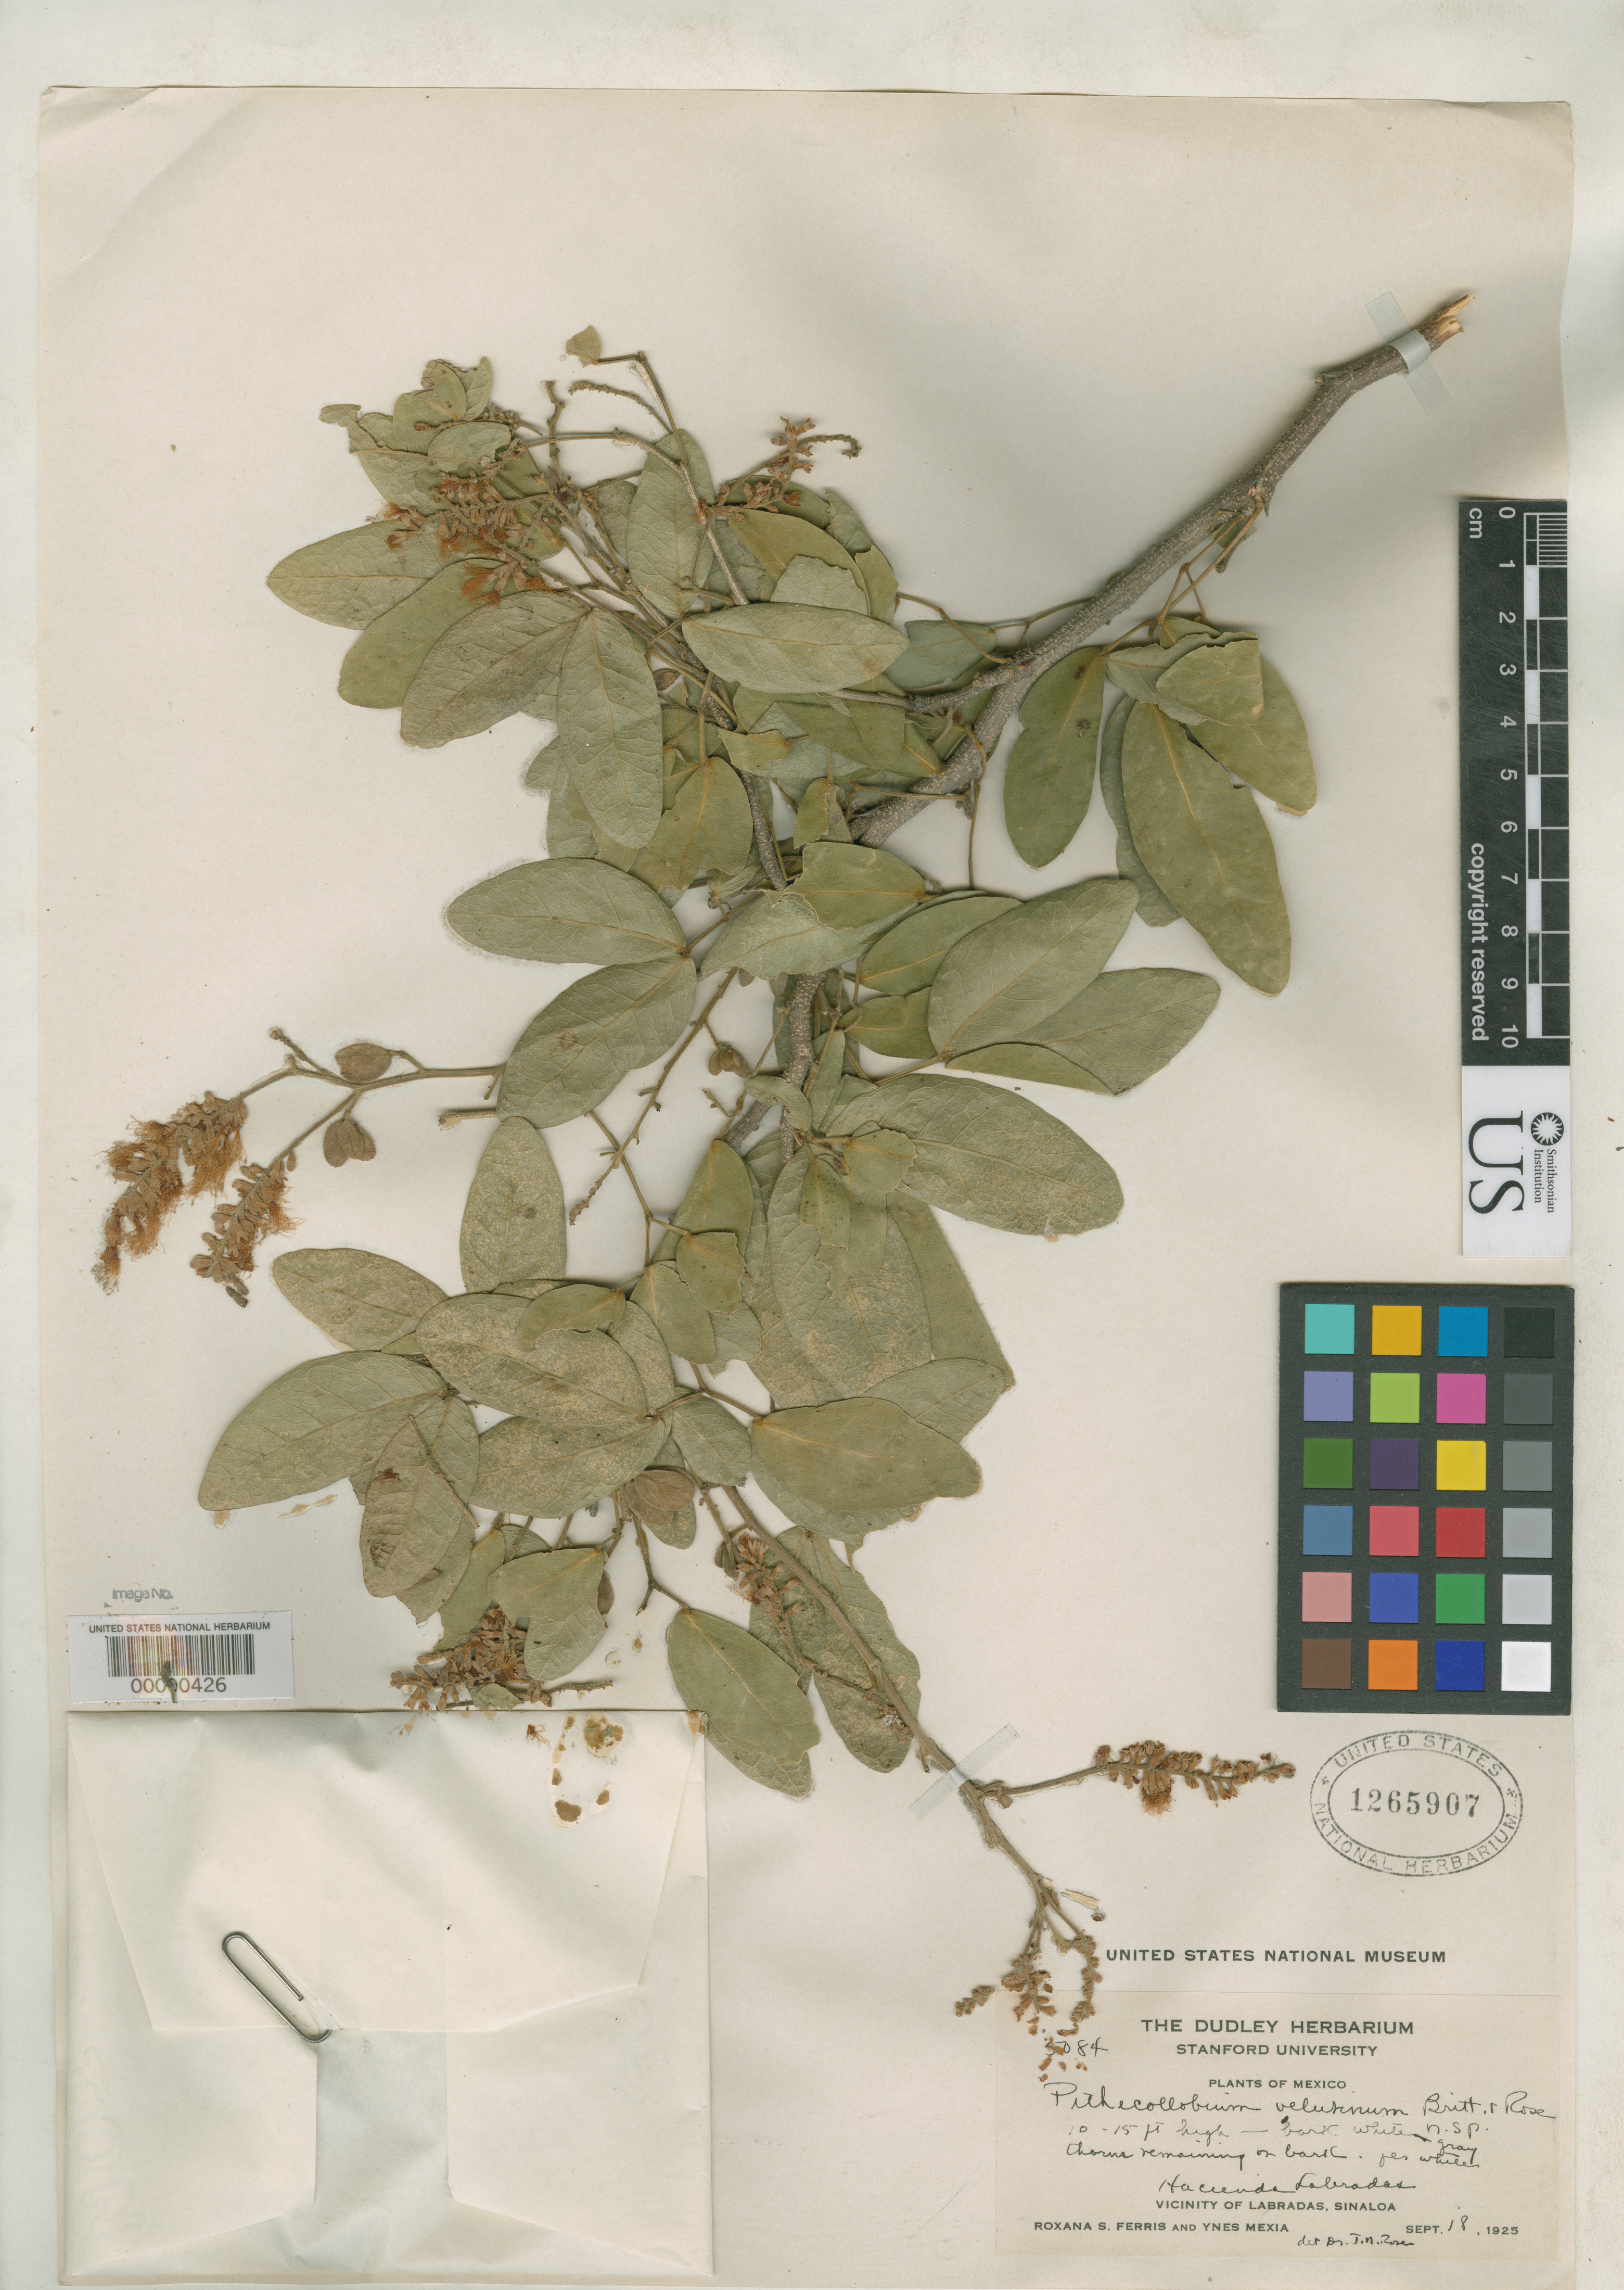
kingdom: Plantae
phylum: Tracheophyta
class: Magnoliopsida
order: Fabales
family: Fabaceae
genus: Pithecellobium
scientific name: Pithecellobium velutinum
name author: Britton & Rose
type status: Type Collection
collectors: R. S. Ferris & Y. Mexia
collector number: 5084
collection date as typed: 18 Sep 1925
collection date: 1925-09-18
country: Mexico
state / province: Sinaloa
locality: Vicinity of Labradas.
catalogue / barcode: US 1265907